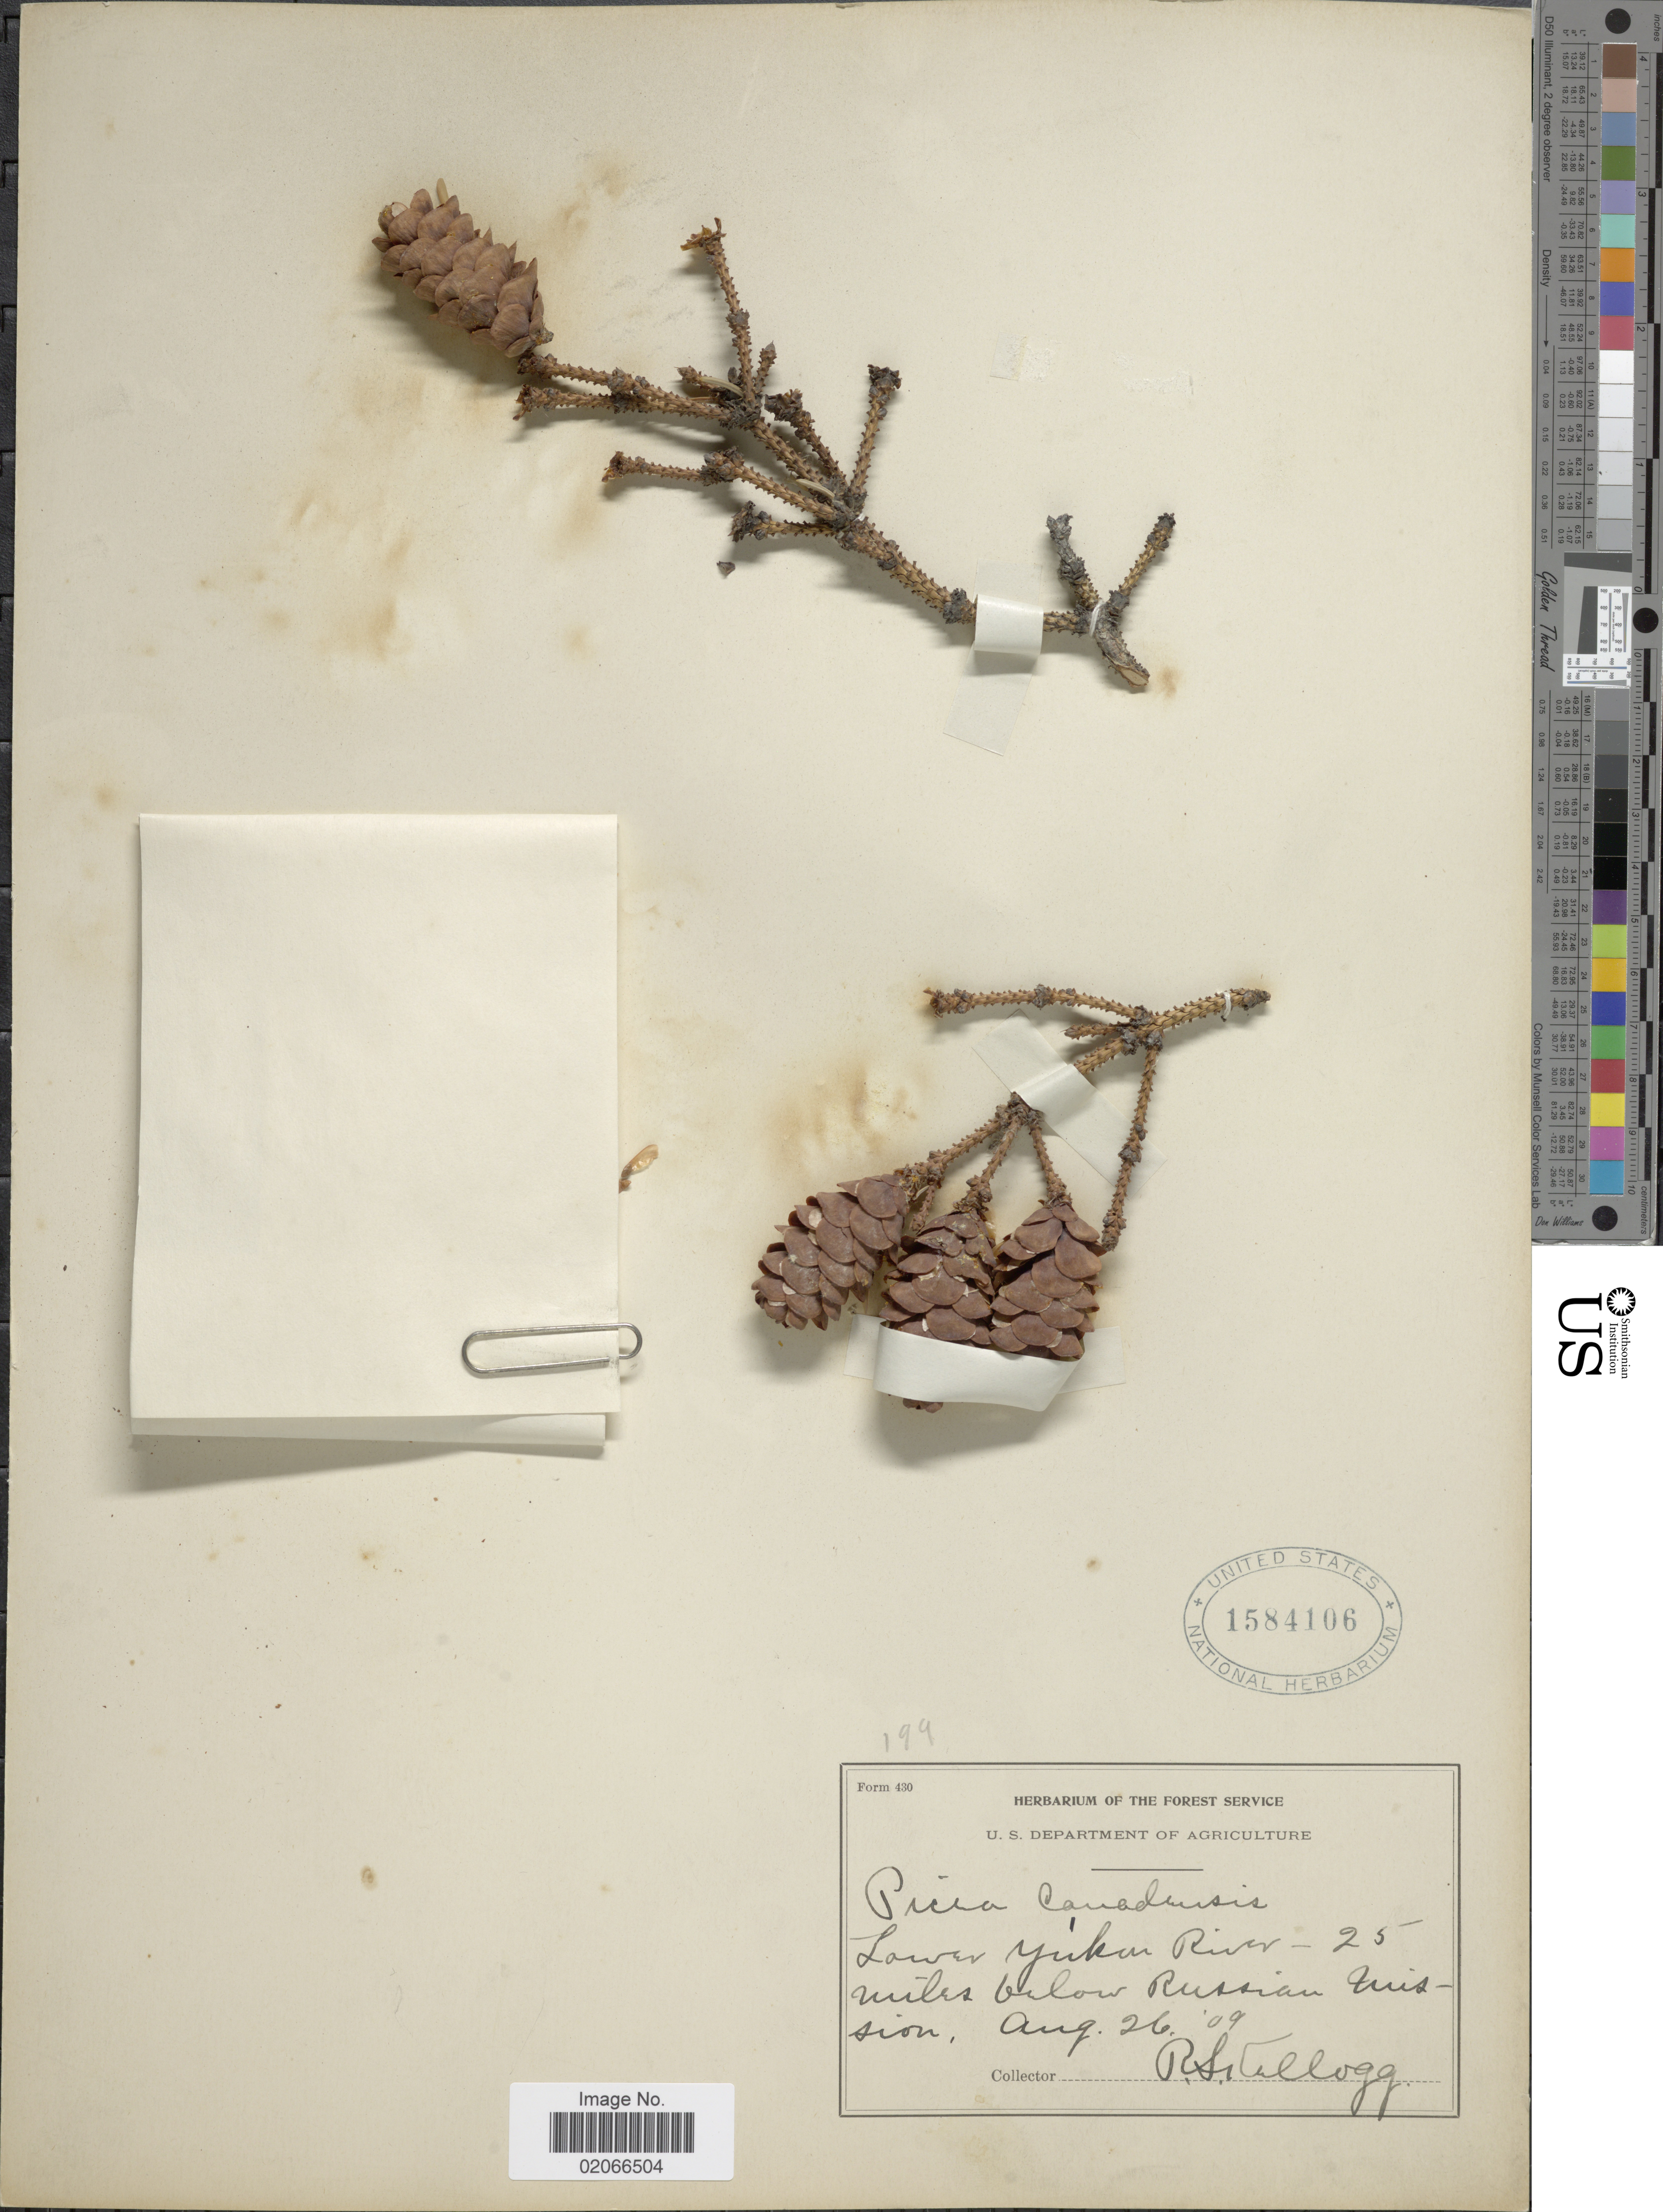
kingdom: Plantae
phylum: Tracheophyta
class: Pinopsida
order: Pinales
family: Pinaceae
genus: Picea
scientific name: Picea glauca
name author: (Moench) Voss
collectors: R. Kellogg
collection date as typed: Transcribed d/m/y: 26/8/9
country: United States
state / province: Alaska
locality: Lower Yukon River, 25 miles below Russian Mission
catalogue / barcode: US 1584106